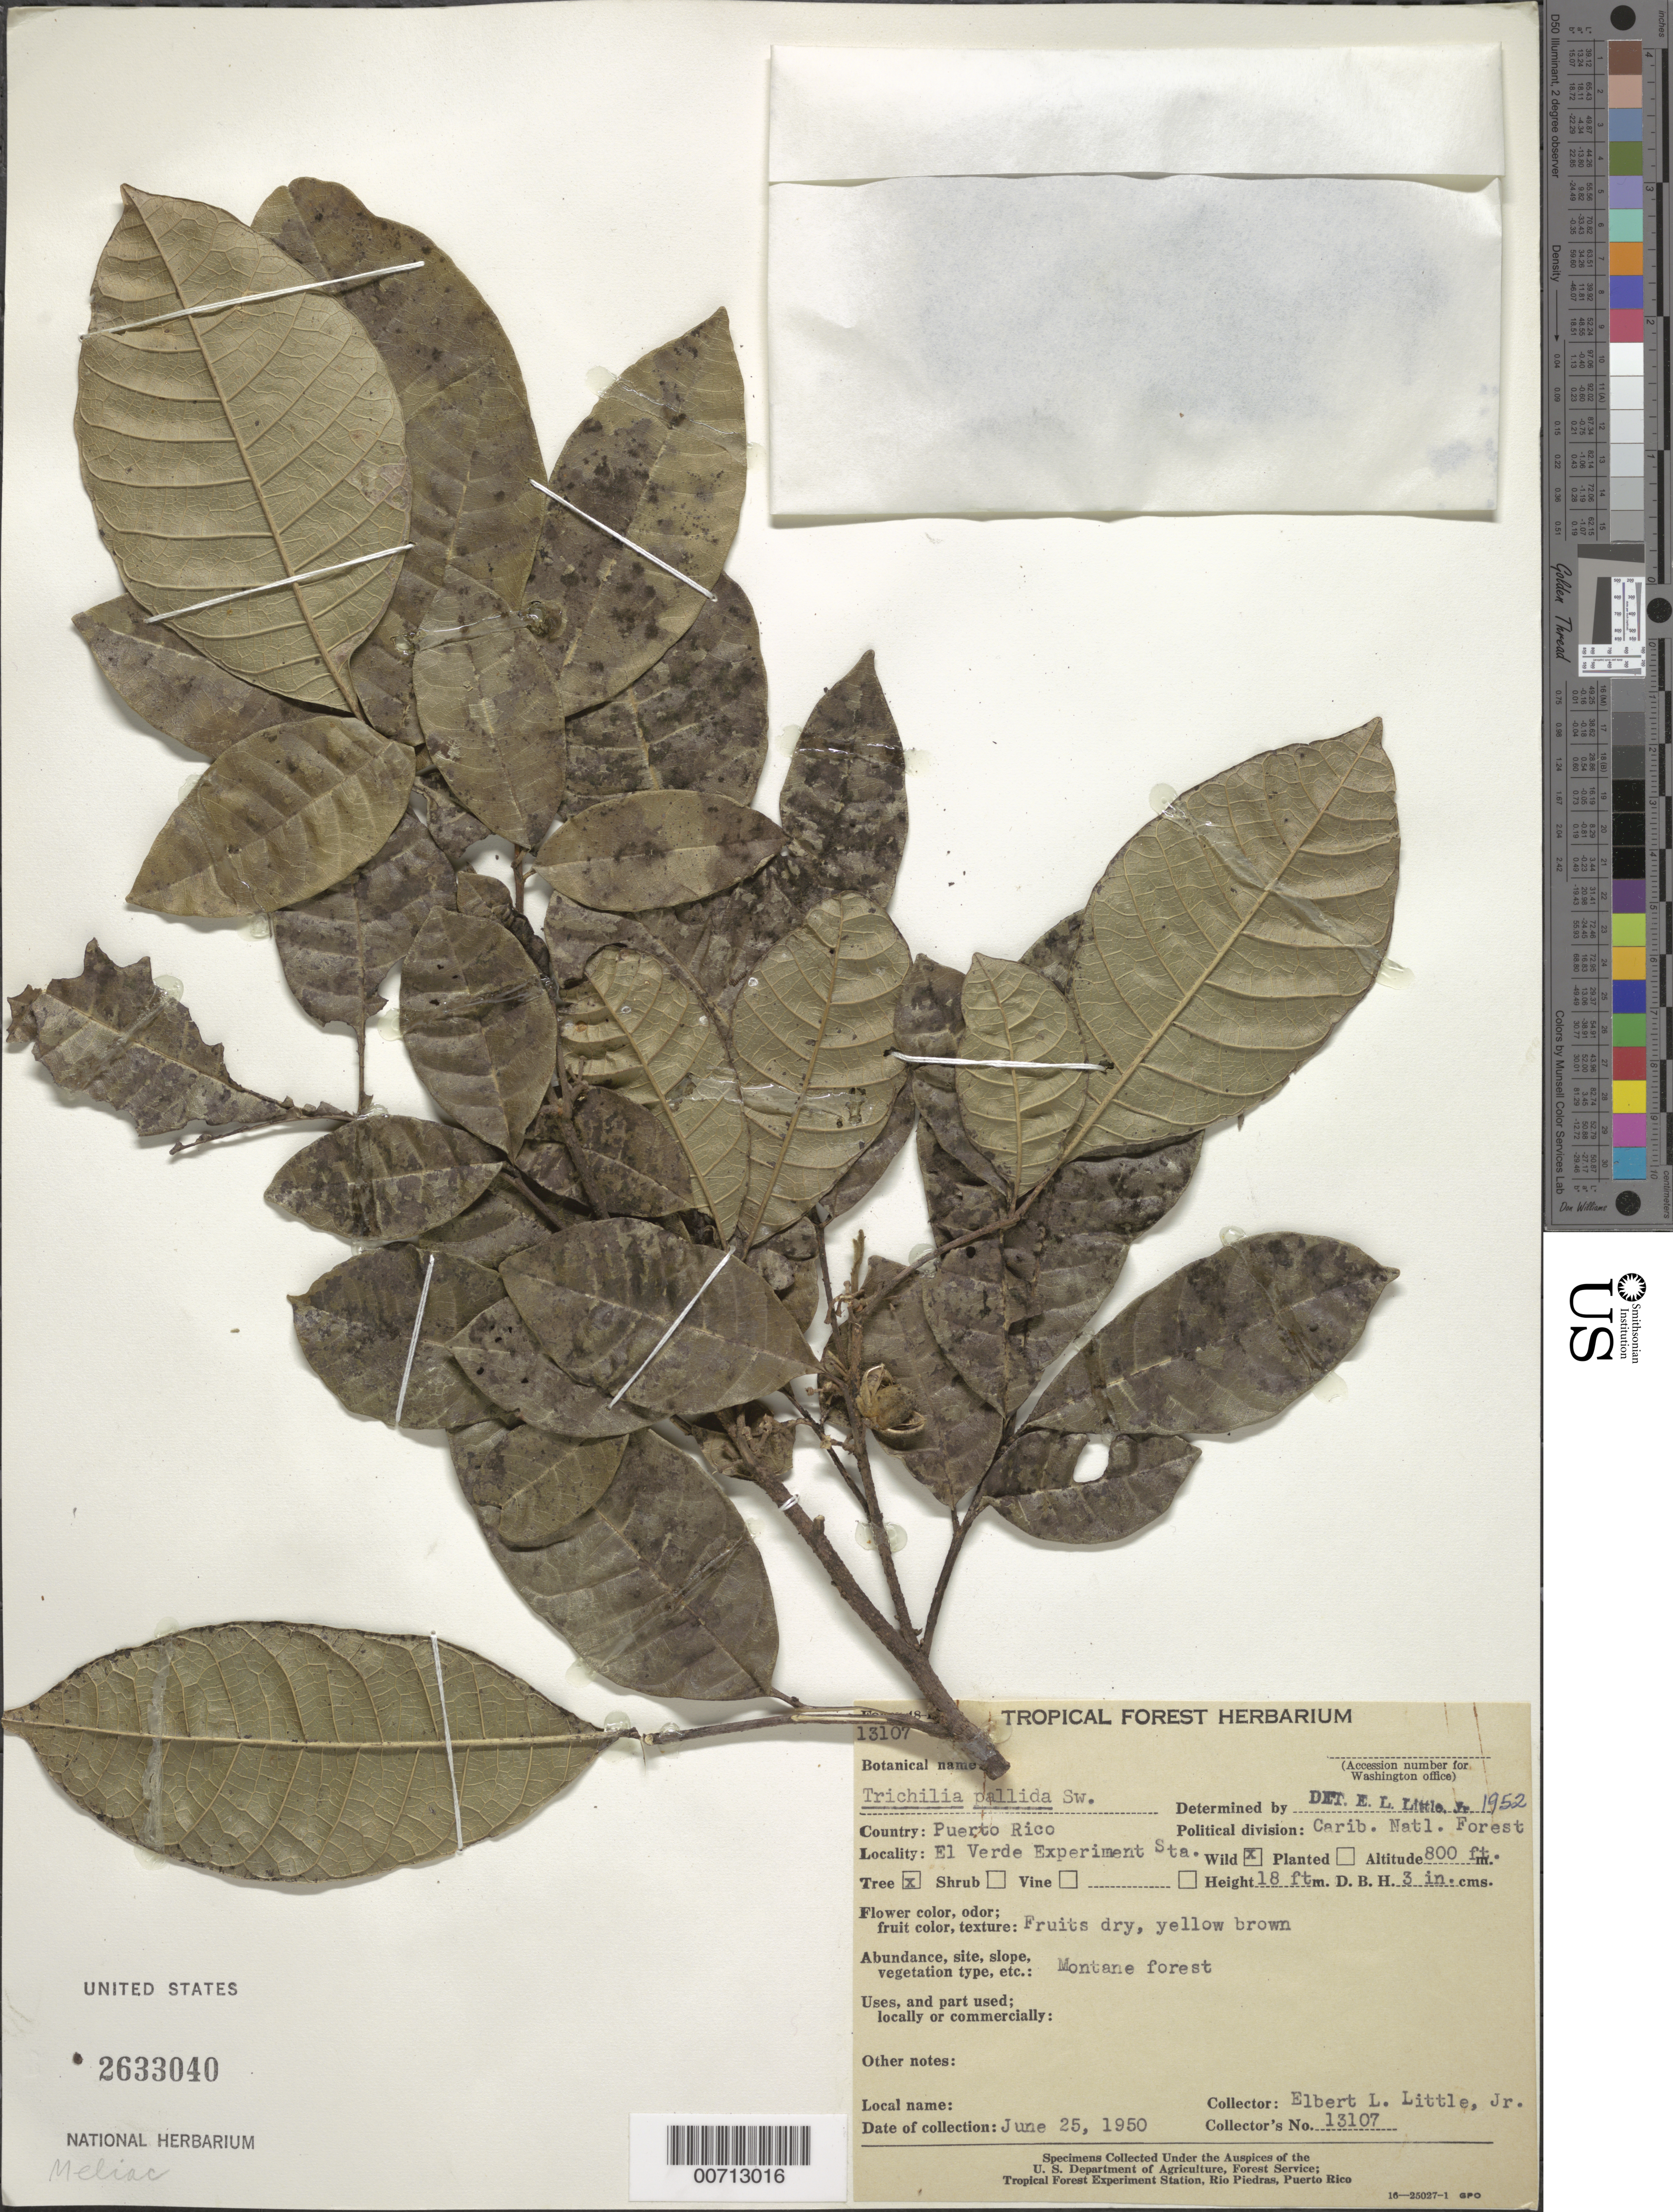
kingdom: Plantae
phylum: Tracheophyta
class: Magnoliopsida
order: Sapindales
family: Meliaceae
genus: Trichilia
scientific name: Trichilia pallida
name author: Sw.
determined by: Little, Elbert L., Jr., (FSSR), United States Department of Agriculture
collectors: E. L. Little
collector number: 13107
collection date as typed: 25 Jun 1950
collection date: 1950-06-25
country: Puerto Rico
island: Greater Antilles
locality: Carib. Natl. Forest, El Verde Exp. Station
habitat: Montane forest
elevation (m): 244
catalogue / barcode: US 2633040